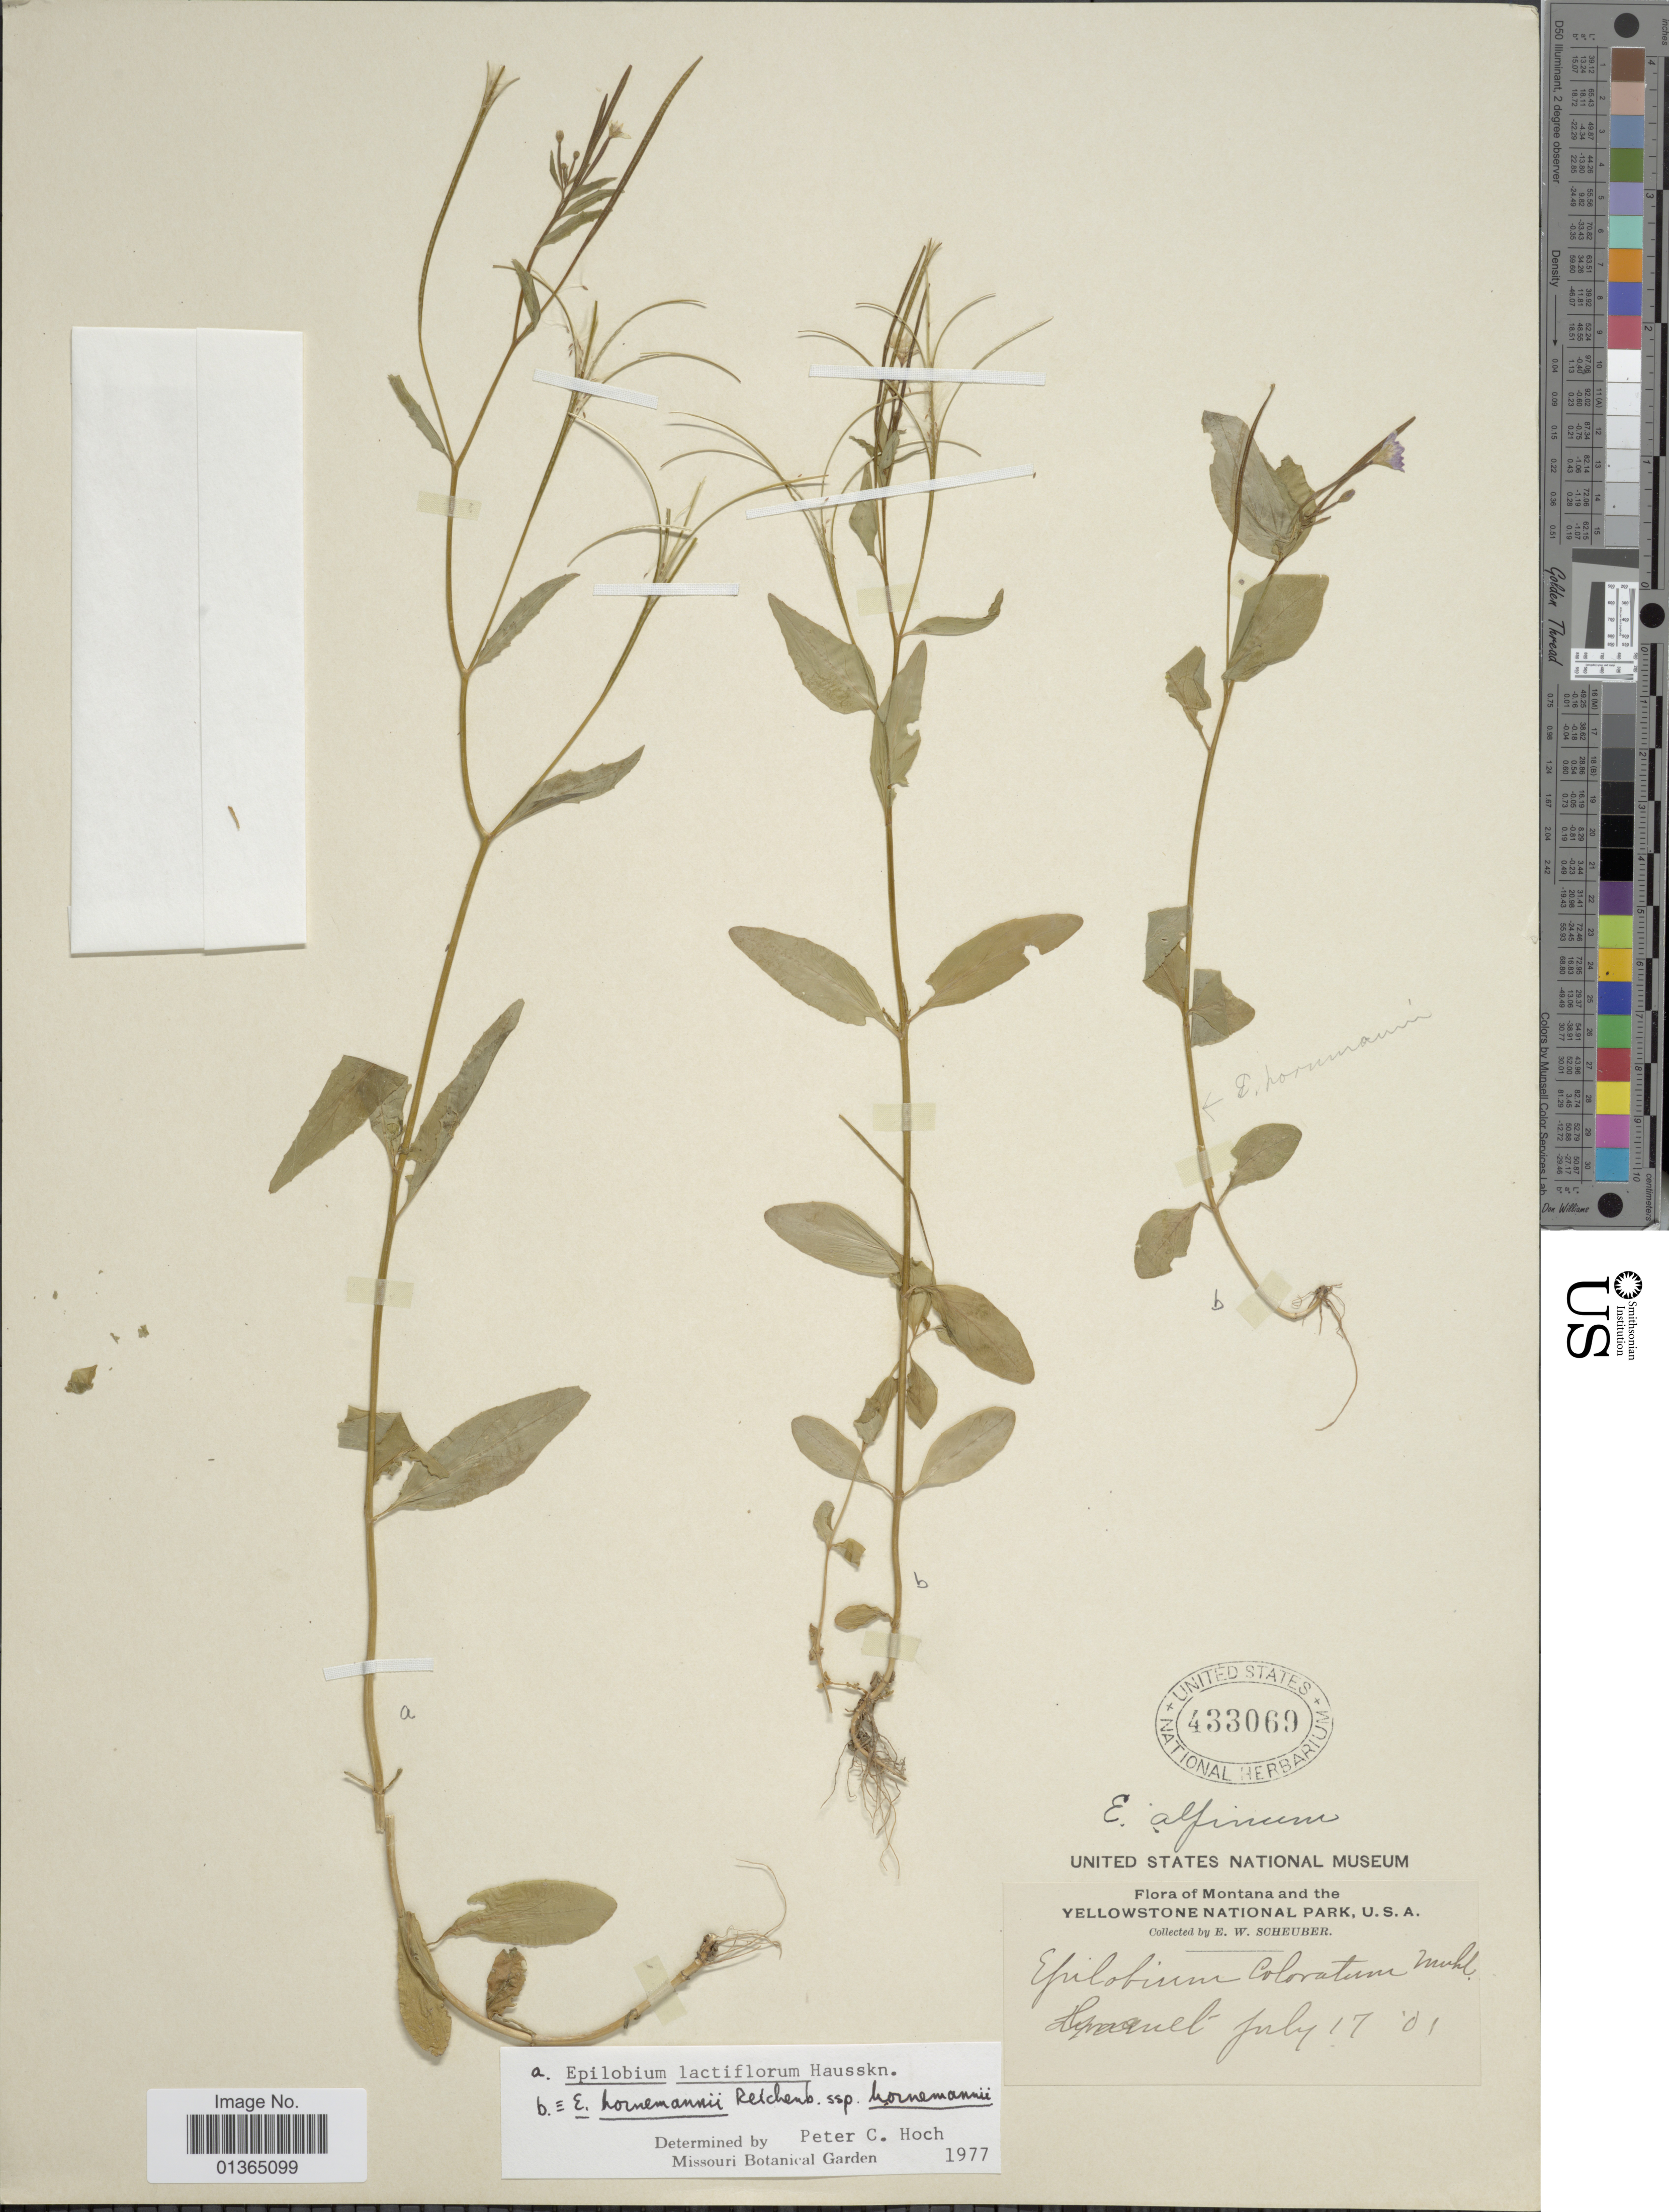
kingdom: Plantae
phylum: Tracheophyta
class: Magnoliopsida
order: Myrtales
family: Onagraceae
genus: Epilobium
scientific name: Epilobium lactiflorum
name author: Hausskn.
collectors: E. Scheuber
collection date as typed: Transcribed d/m/y: 17/7/1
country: United States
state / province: Montana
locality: Yellowstone National Park. [illegible text].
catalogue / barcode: US 433069